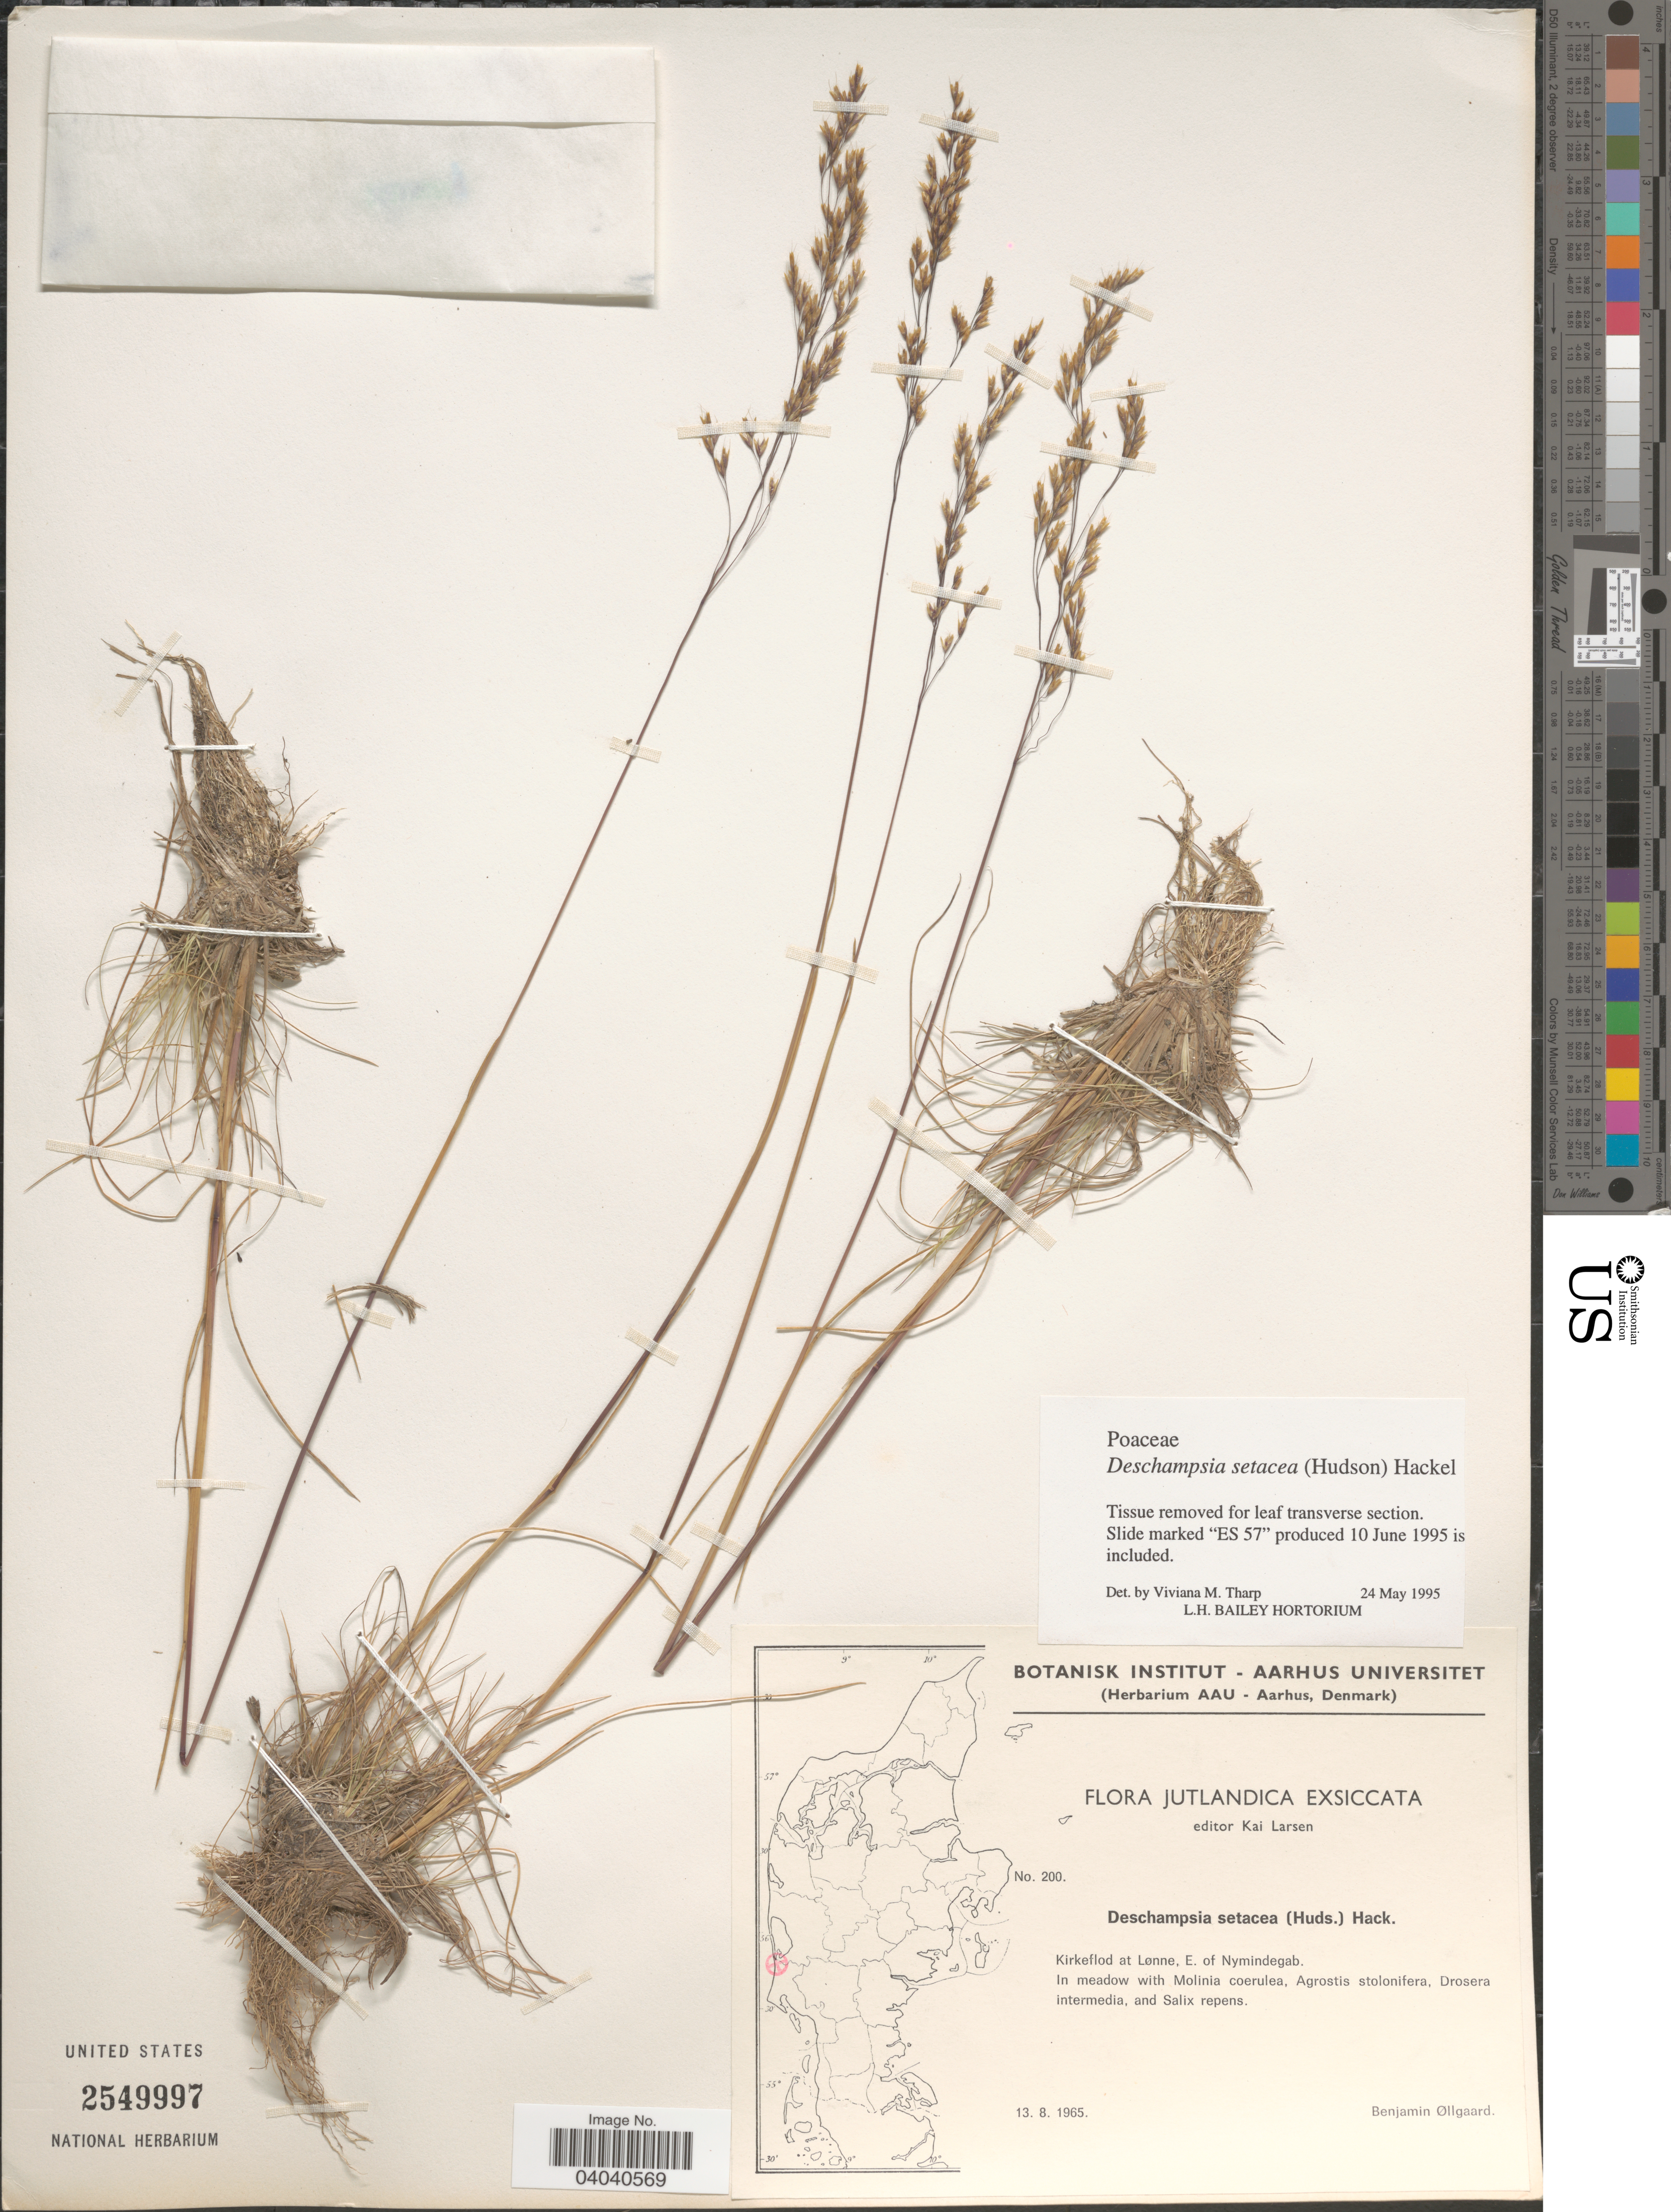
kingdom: Plantae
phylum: Tracheophyta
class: Liliopsida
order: Poales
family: Poaceae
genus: Deschampsia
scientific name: Deschampsia setacea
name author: (Huds.) Hack.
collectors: B. Øllgaard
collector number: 200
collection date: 1965-08-13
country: Denmark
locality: Jutlandica. Kirkeflod at Lønne, E. of Nymindegab.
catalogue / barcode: US 2549997